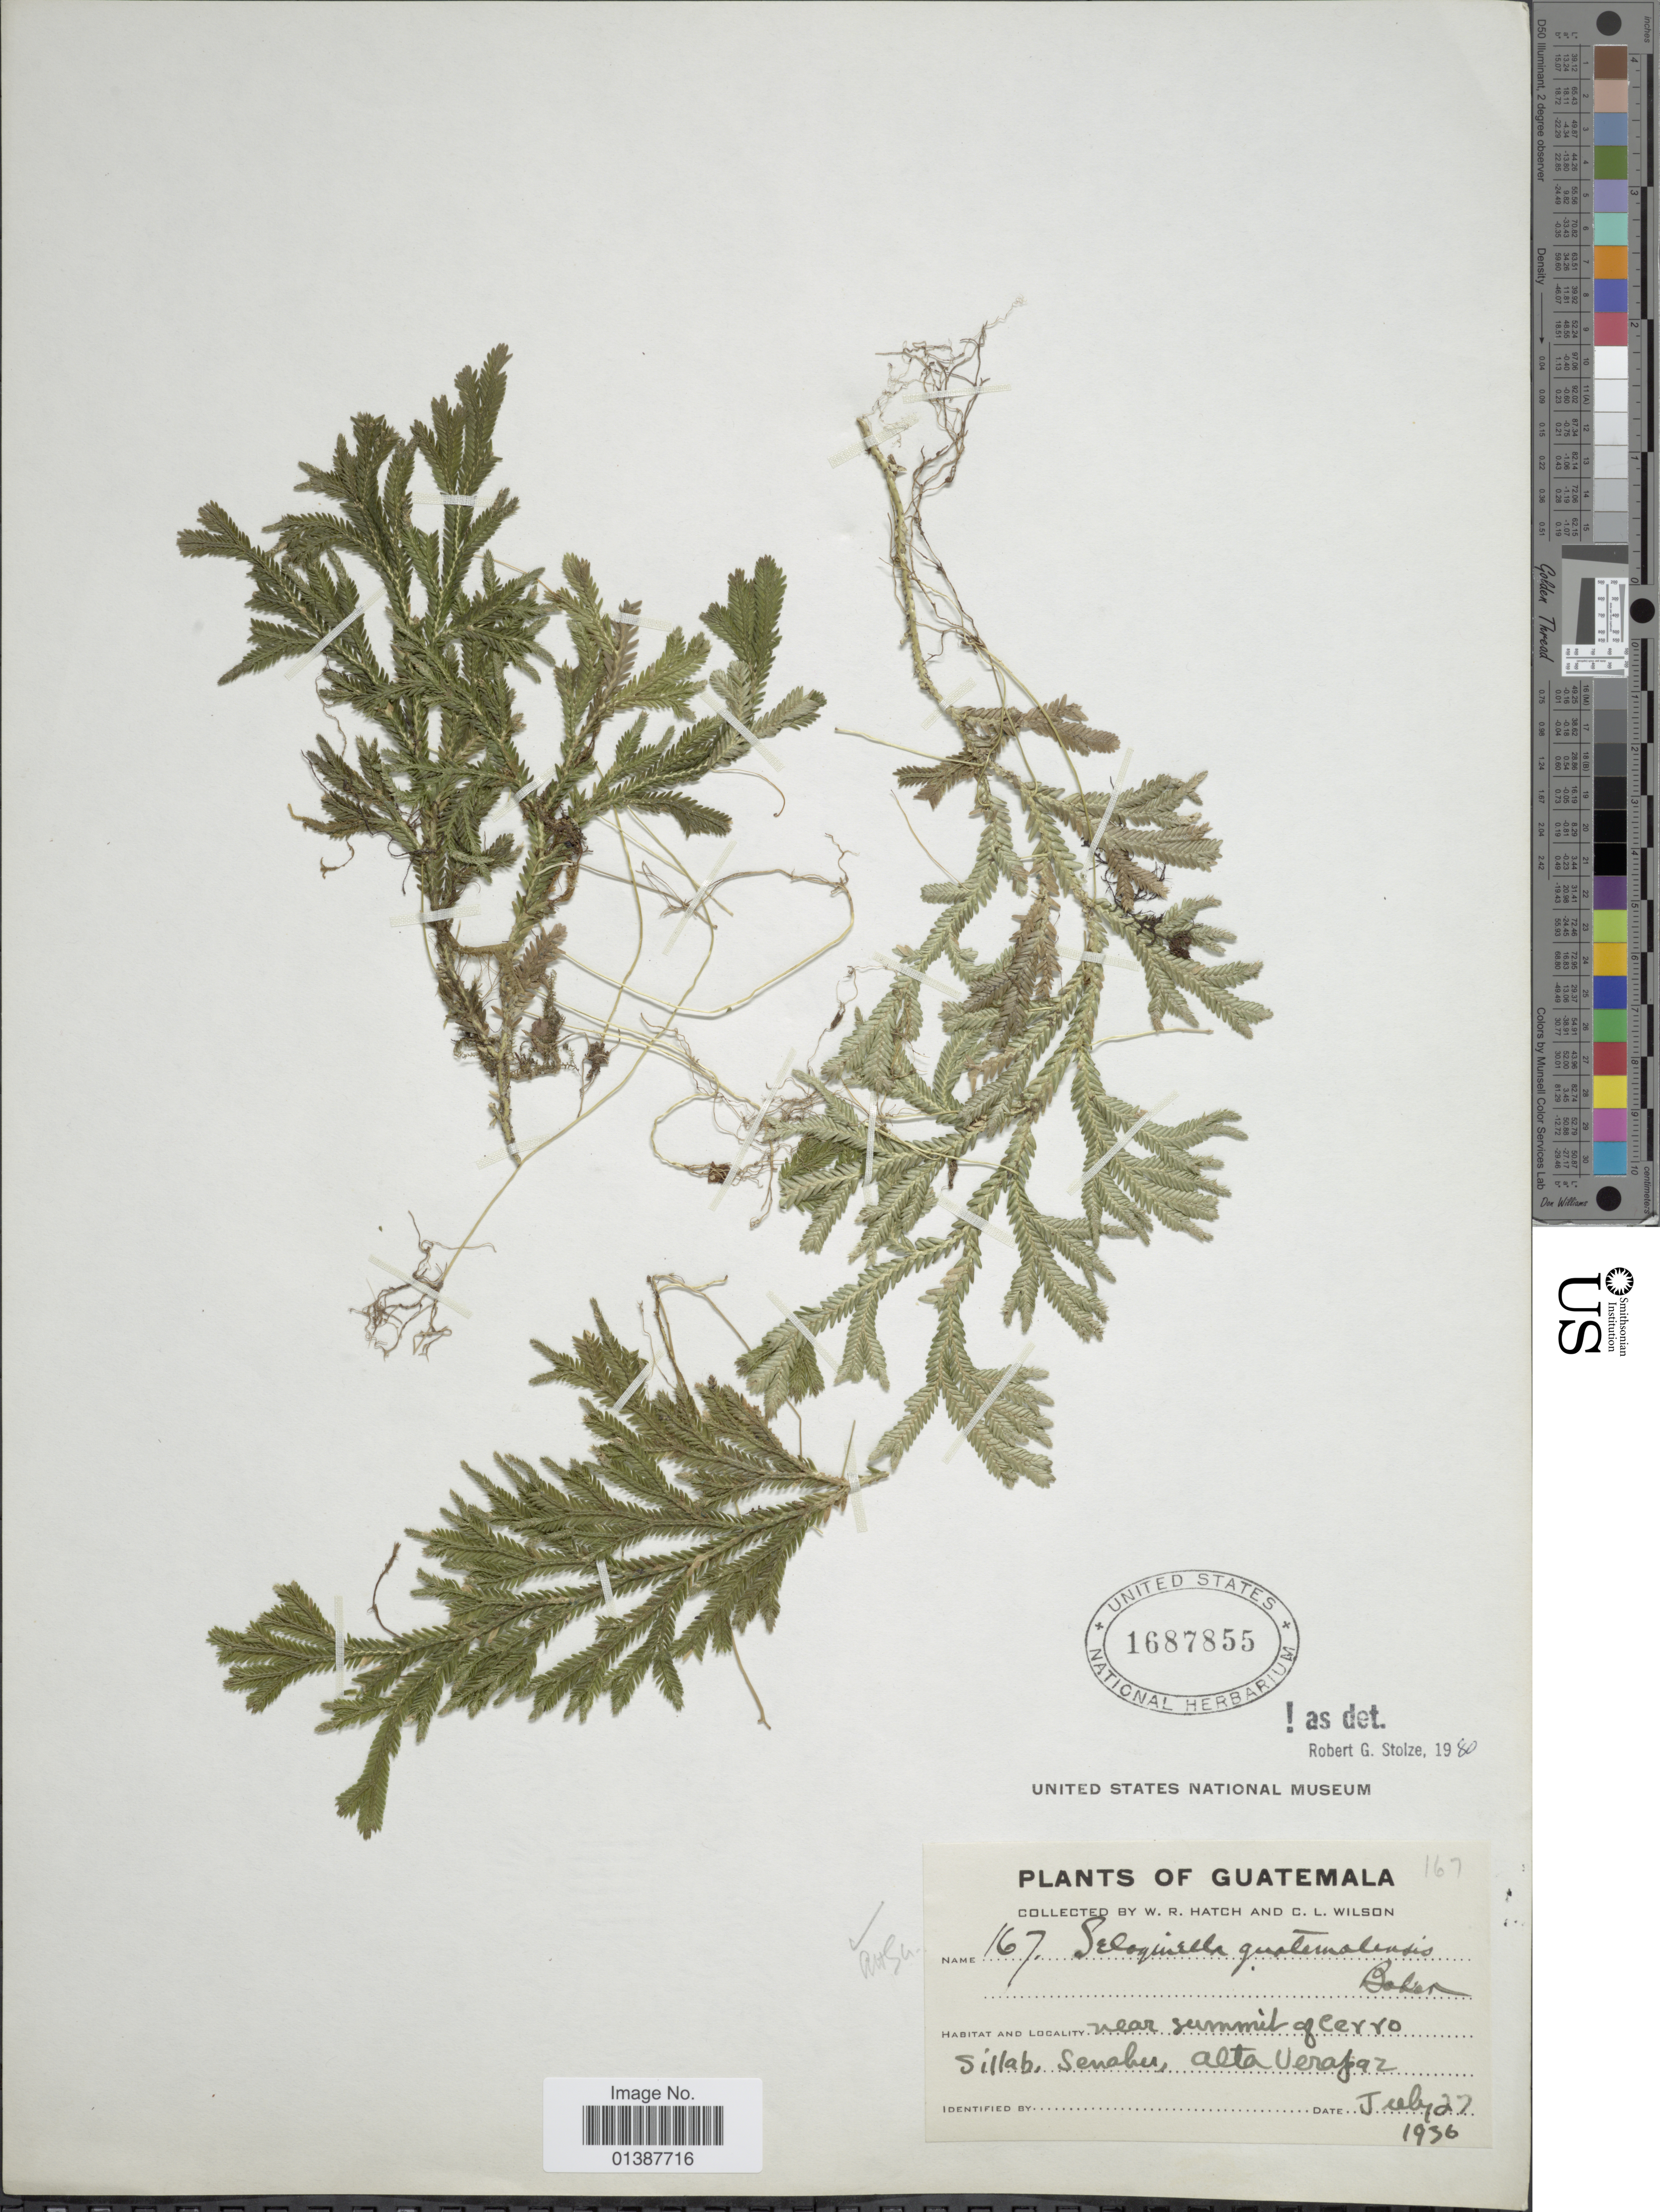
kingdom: Plantae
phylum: Tracheophyta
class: Lycopodiopsida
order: Selaginellales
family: Selaginellaceae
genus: Selaginella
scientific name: Selaginella guatemalensis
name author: Baker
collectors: W. Hatch & C. L. Wilson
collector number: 167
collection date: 1936-07-27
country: Guatemala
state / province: Alta Verapaz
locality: Near summit of Cerro Sillab, Senahu.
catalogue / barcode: US 1687855